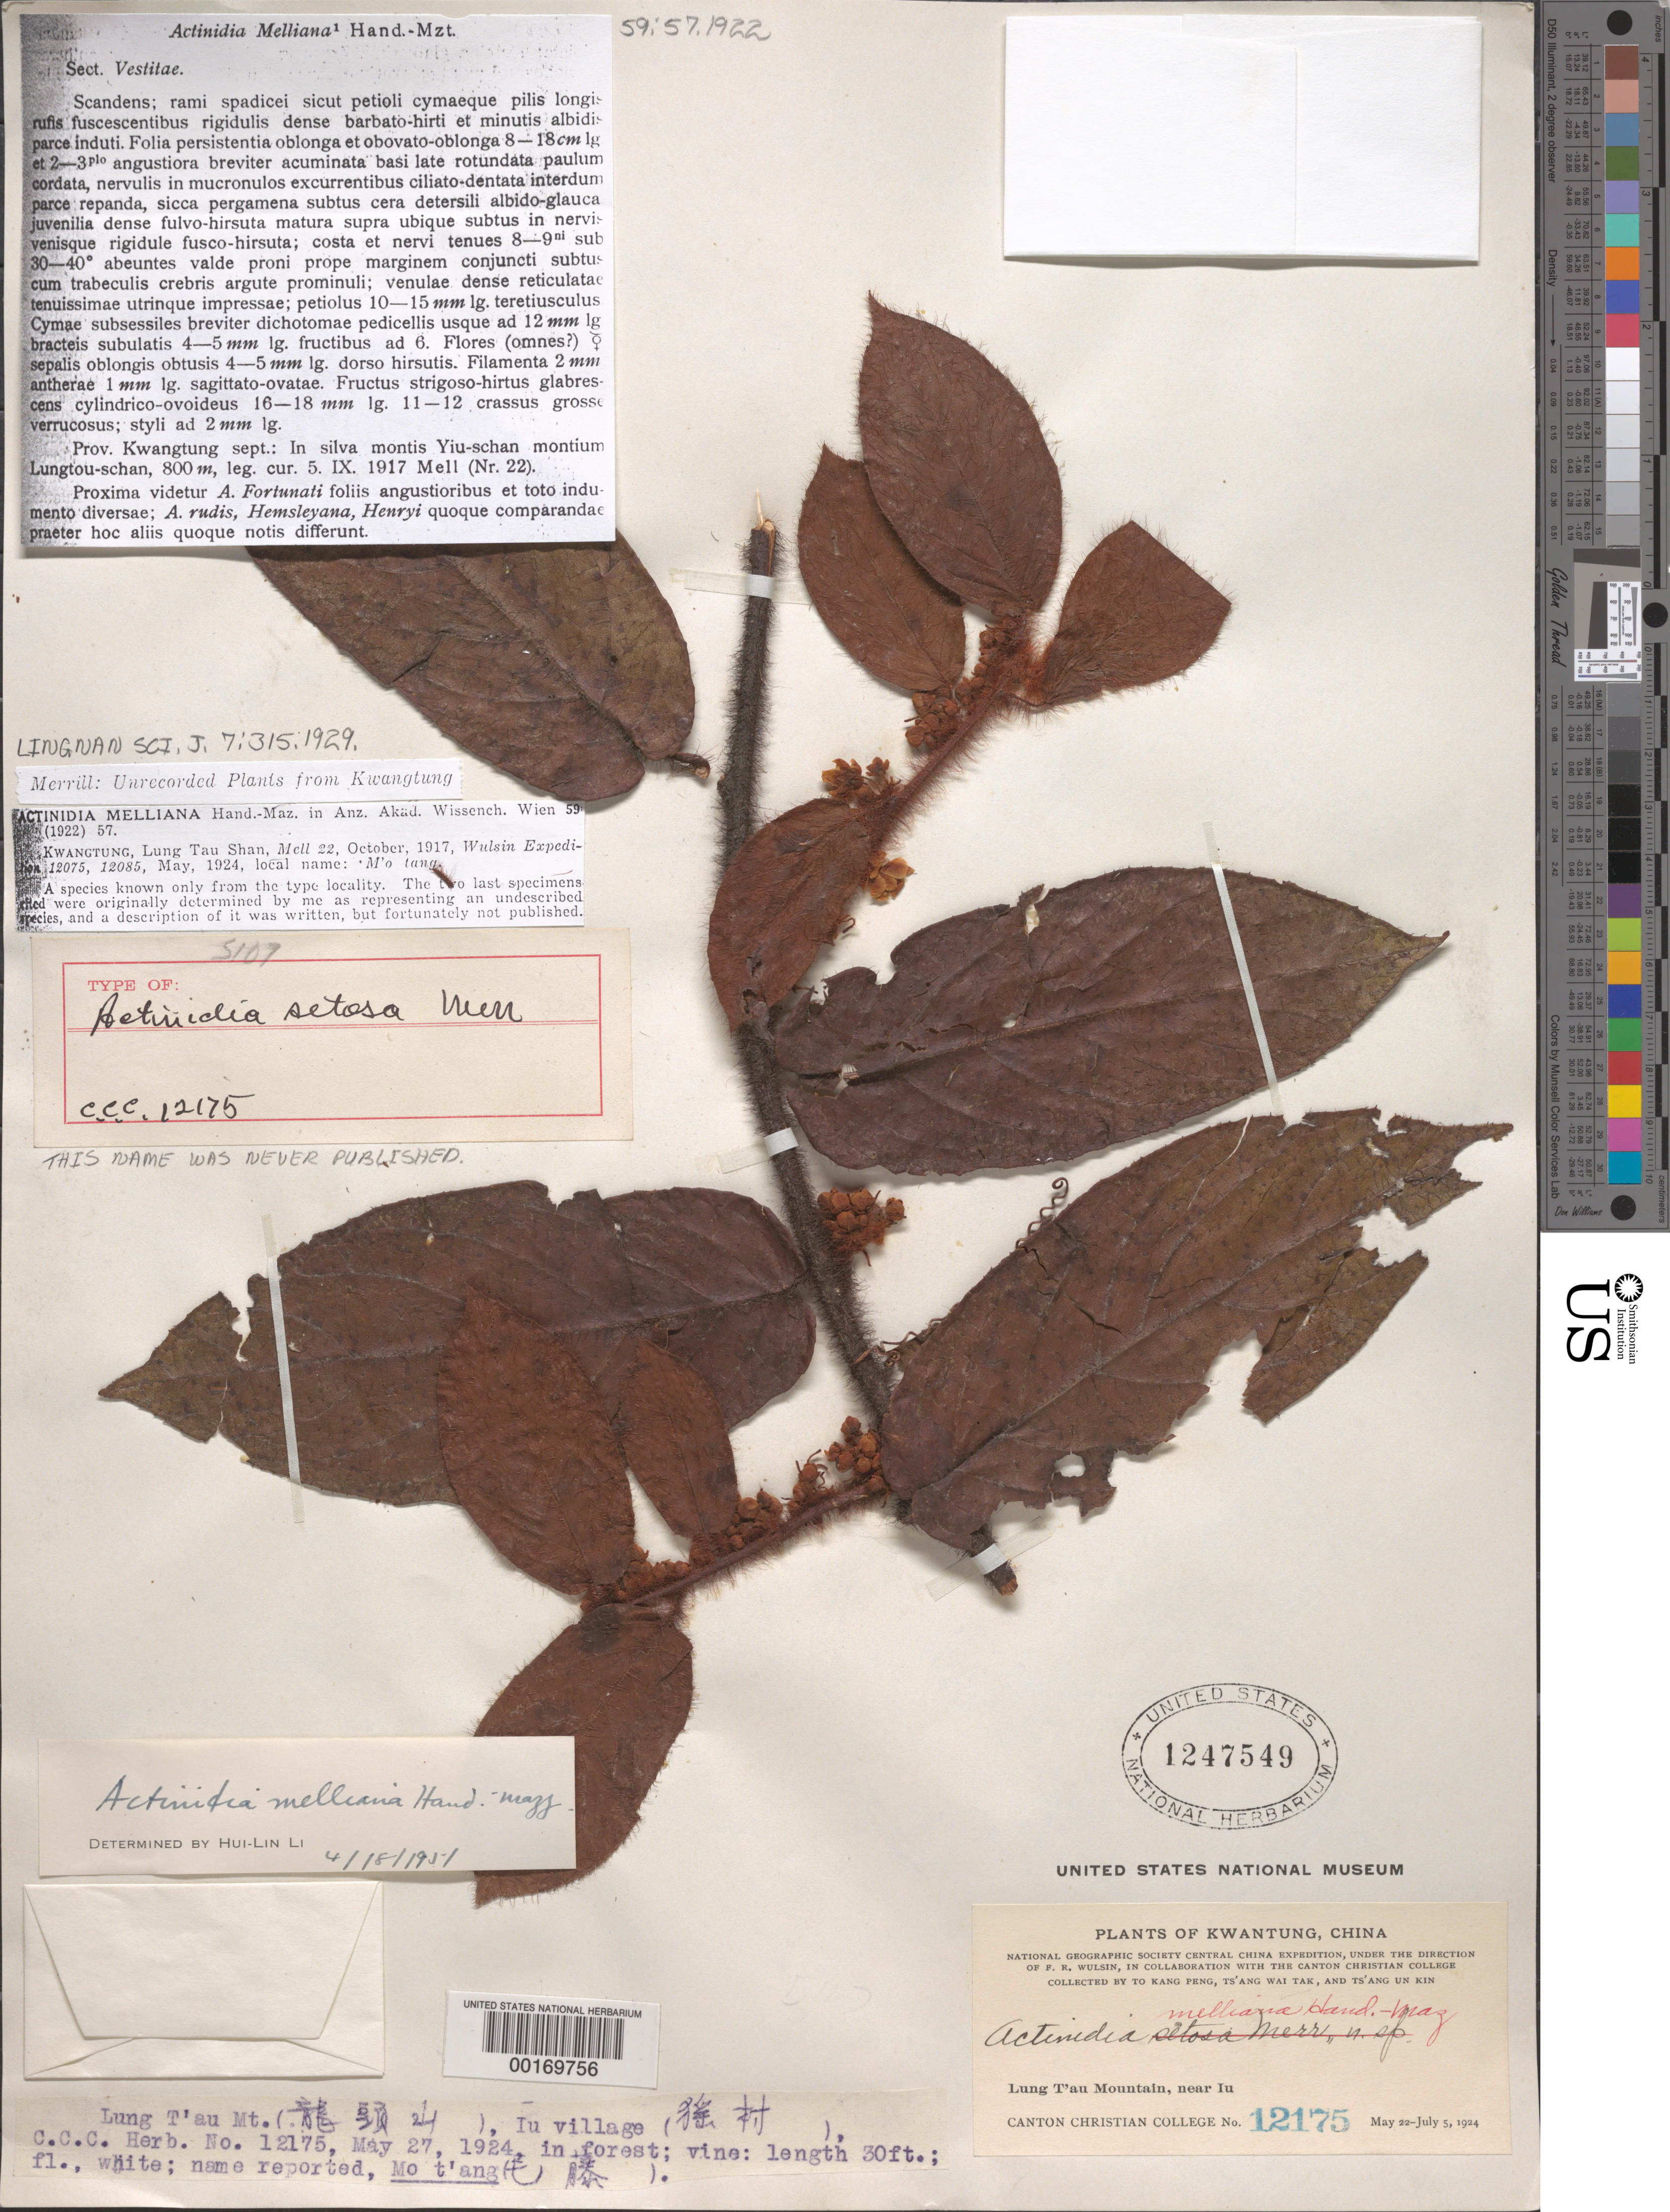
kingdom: Plantae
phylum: Tracheophyta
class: Magnoliopsida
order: Ericales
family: Actinidiaceae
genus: Actinidia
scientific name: Actinidia melliana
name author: Hand.-Mazz.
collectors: Kang Peng To, W. T. Tsang & U. K. Tsang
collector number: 12175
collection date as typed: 27 May 1924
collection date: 1924-05-27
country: China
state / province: Guangdong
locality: Lung t'au mountain, near iu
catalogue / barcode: US 1247549